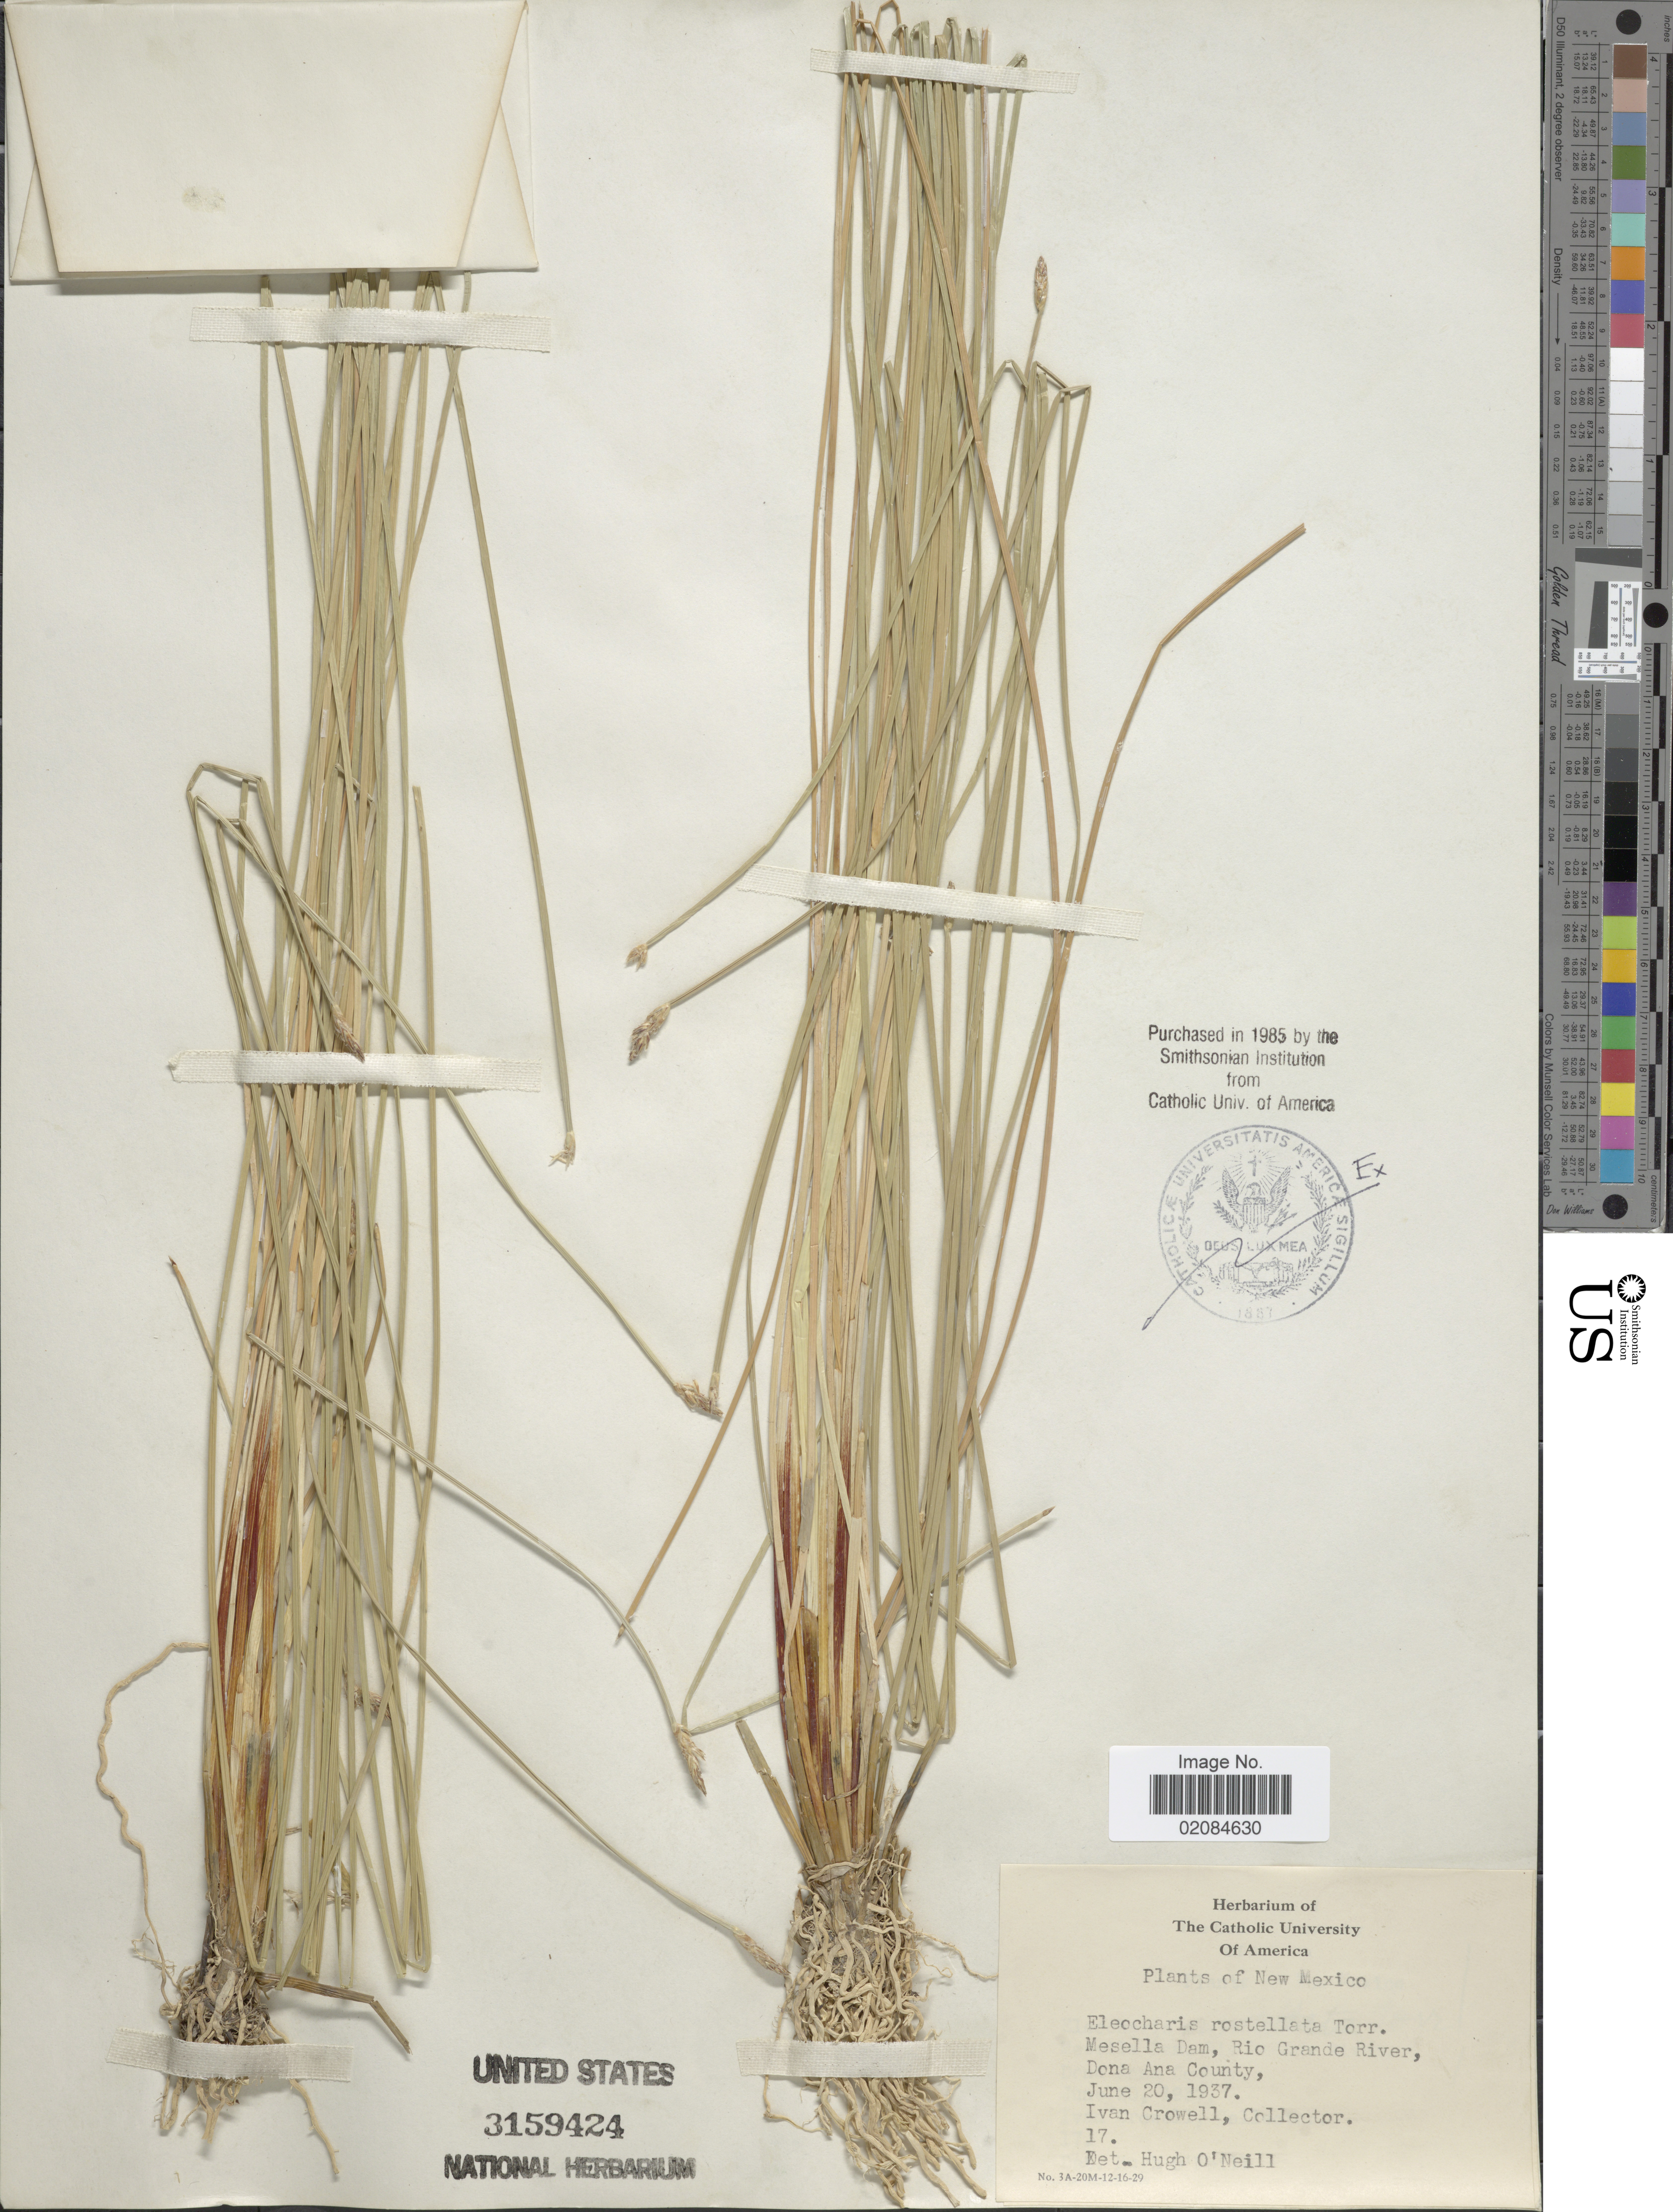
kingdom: Plantae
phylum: Tracheophyta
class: Liliopsida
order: Poales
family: Cyperaceae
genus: Eleocharis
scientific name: Eleocharis rostellata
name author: (Torr.) Torr.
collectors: I. Crowell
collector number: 17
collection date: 1937-06-20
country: United States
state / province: New Mexico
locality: Mesella Dam, Rio Grande River, Dona Ana County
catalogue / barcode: US 3159424